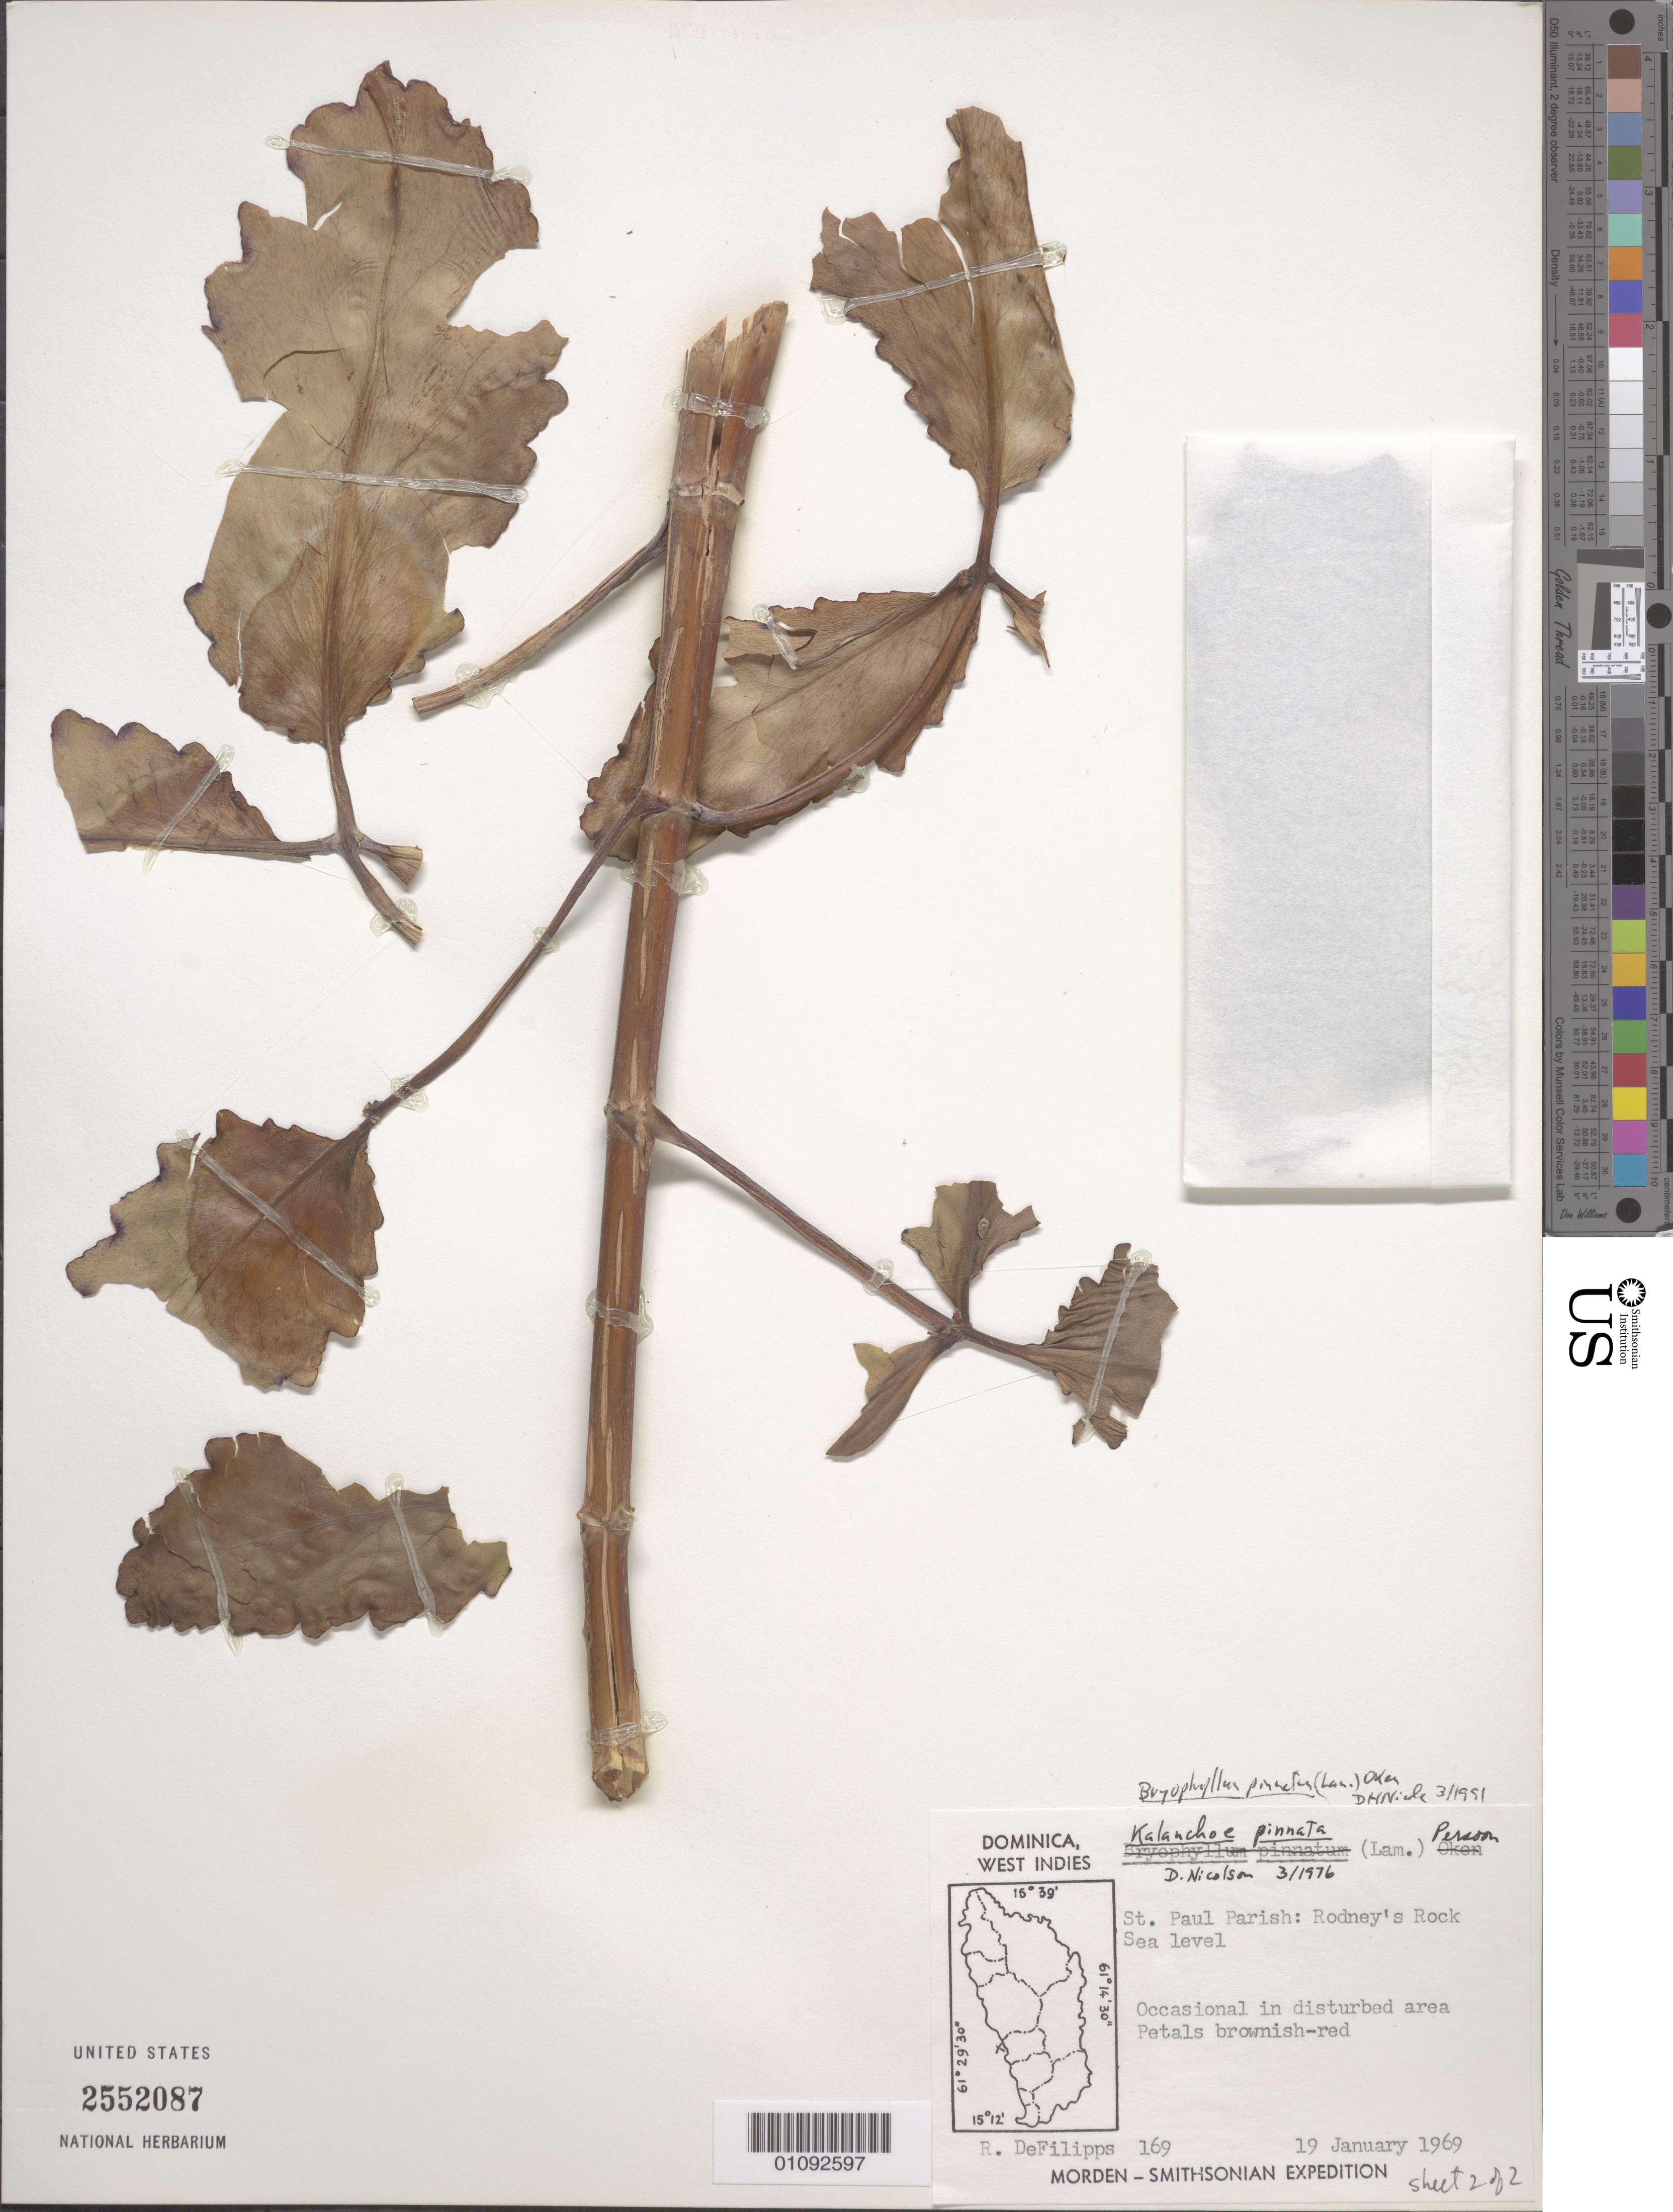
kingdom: Plantae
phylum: Tracheophyta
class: Magnoliopsida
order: Saxifragales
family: Crassulaceae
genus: Kalanchoe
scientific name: Kalanchoe pinnata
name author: (Lam.) Pers.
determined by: Strong, Mark T., (BOT), Smithsonian Institution - National Museum of Natural History (UNITED STATES)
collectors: R. A. DeFilipps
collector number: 169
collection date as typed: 19 Jan 1969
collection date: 1969-01-19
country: Dominica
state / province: St. Paul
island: Dominica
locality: Rodney's Rock.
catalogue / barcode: US 2552087